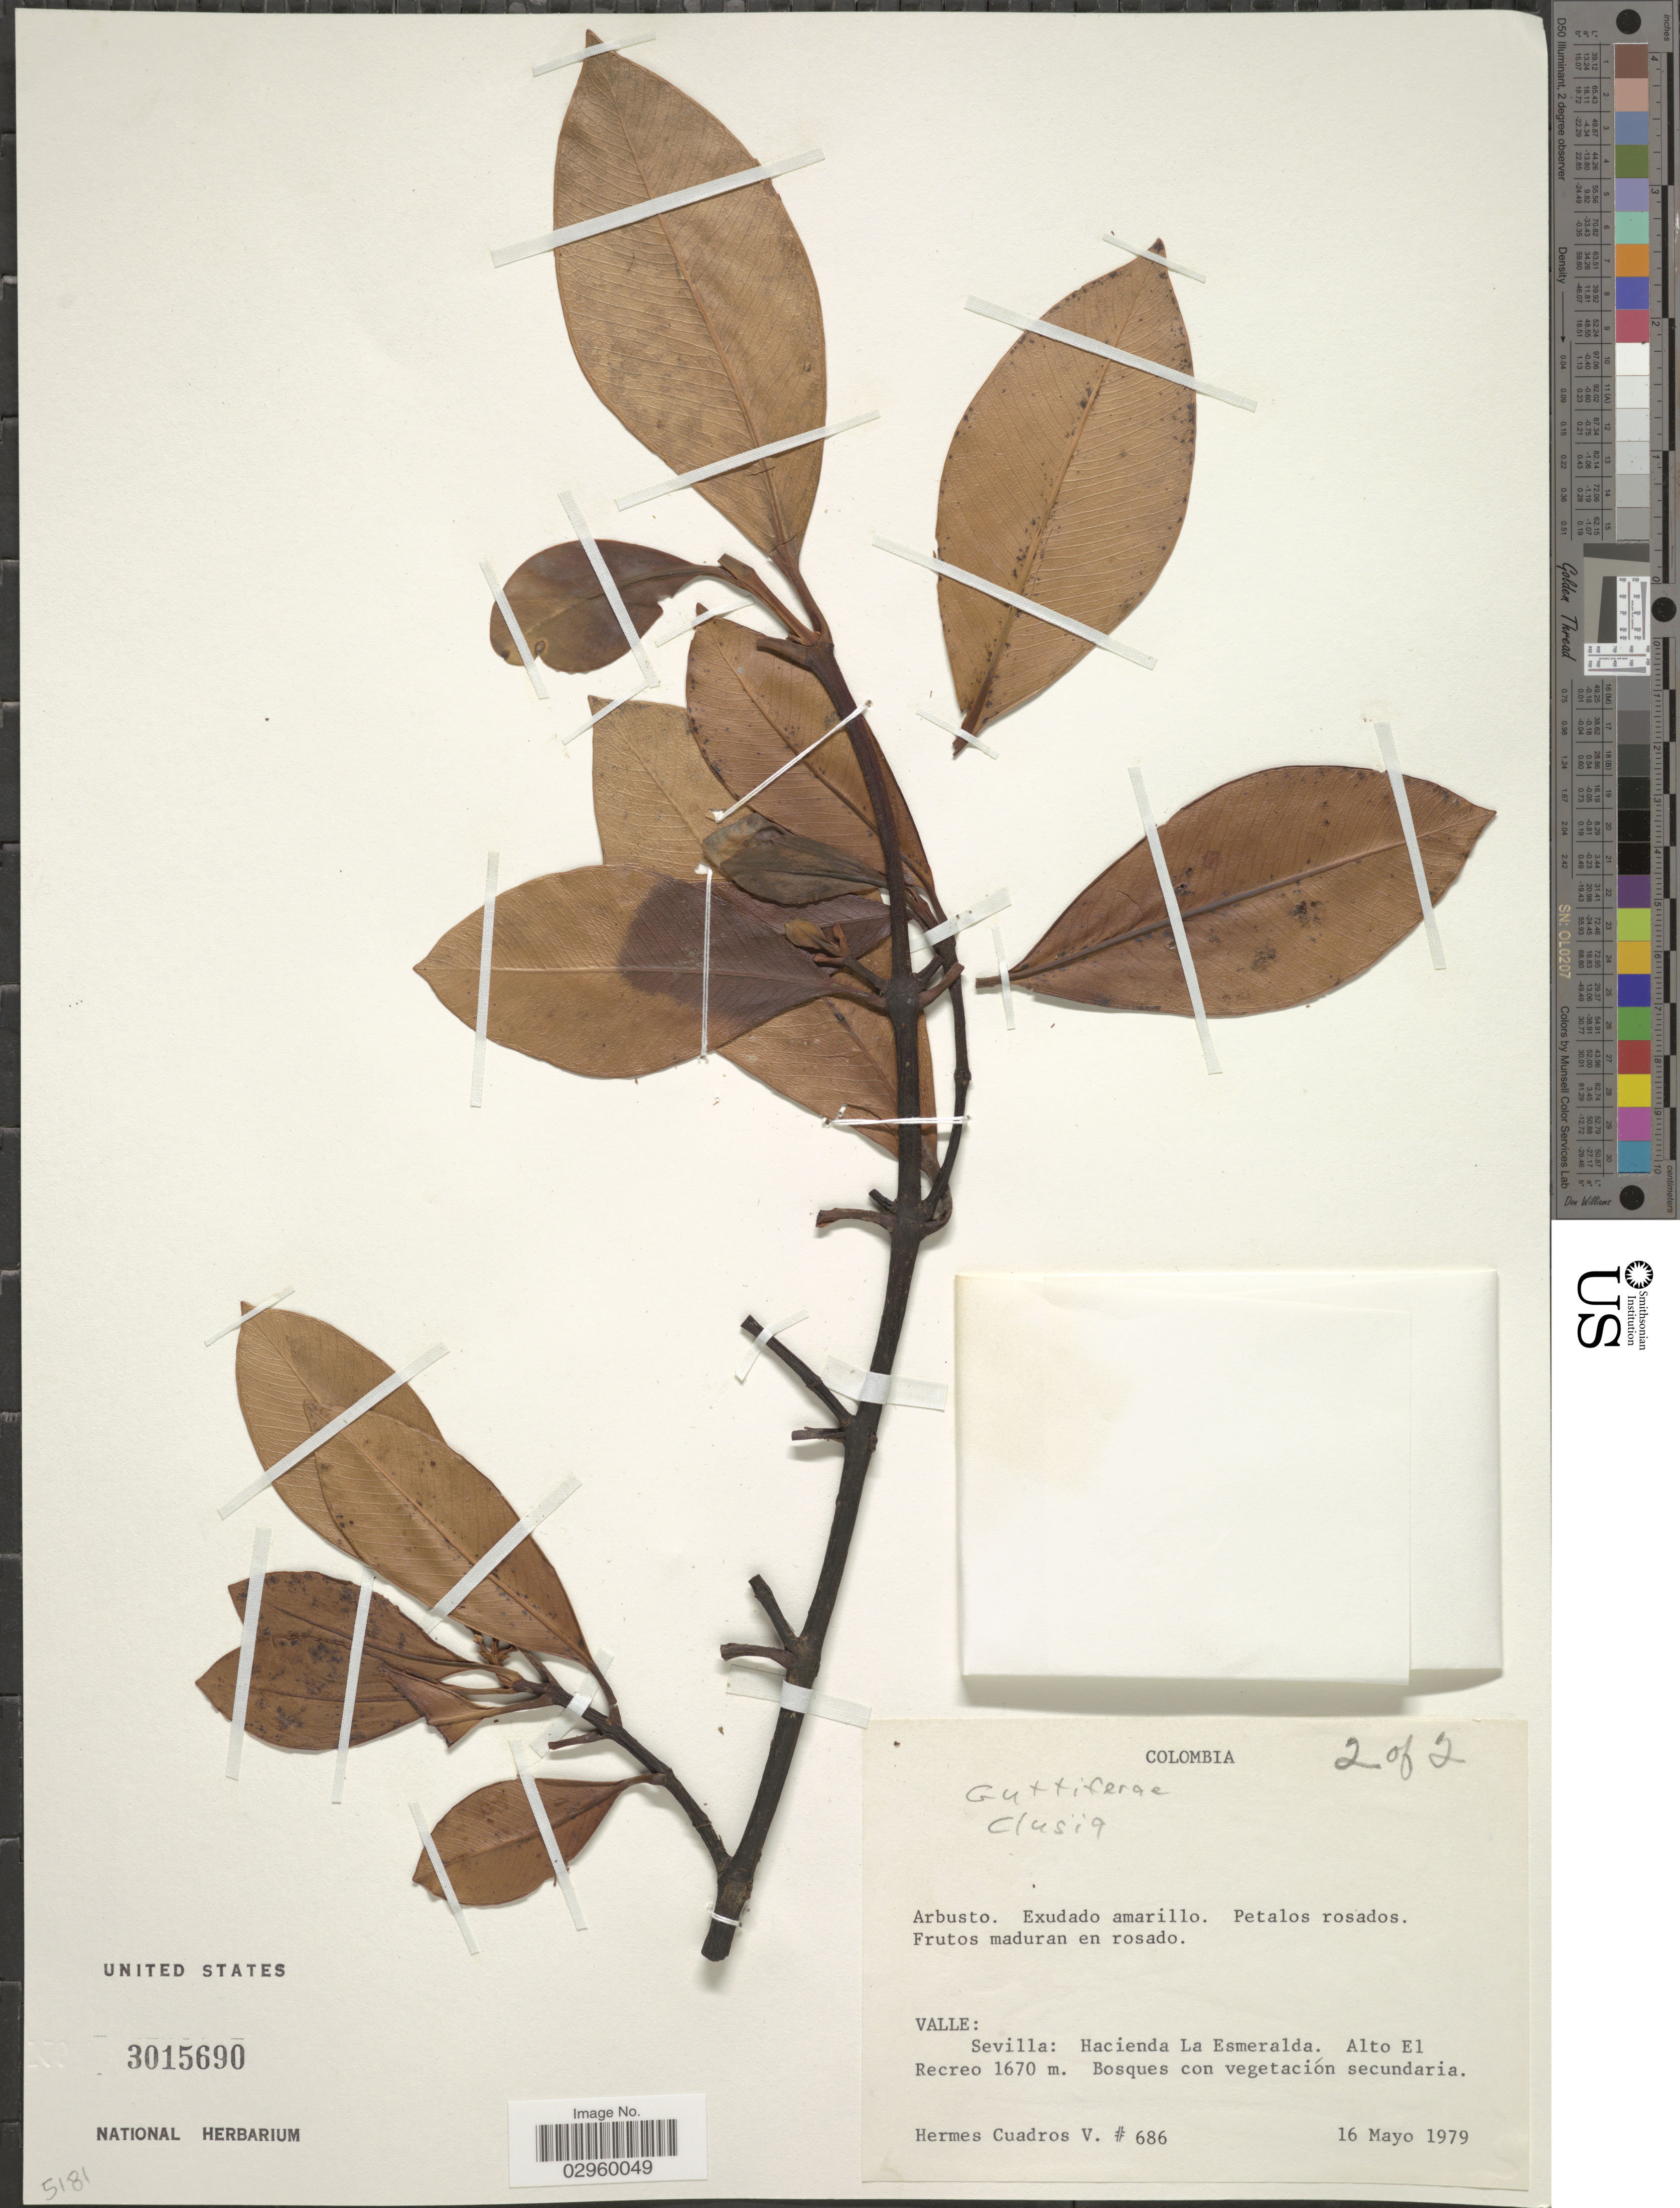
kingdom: Plantae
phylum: Tracheophyta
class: Magnoliopsida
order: Malpighiales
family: Clusiaceae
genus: Clusia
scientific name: Clusia sp.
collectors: H. Cuadros V.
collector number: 686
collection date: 1979-05-16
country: Colombia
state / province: Valle del Cauca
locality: Valle: Sevilla: Hacienda La Esmeralda, Alto El Recreo.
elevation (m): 1670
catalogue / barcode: US 3015690